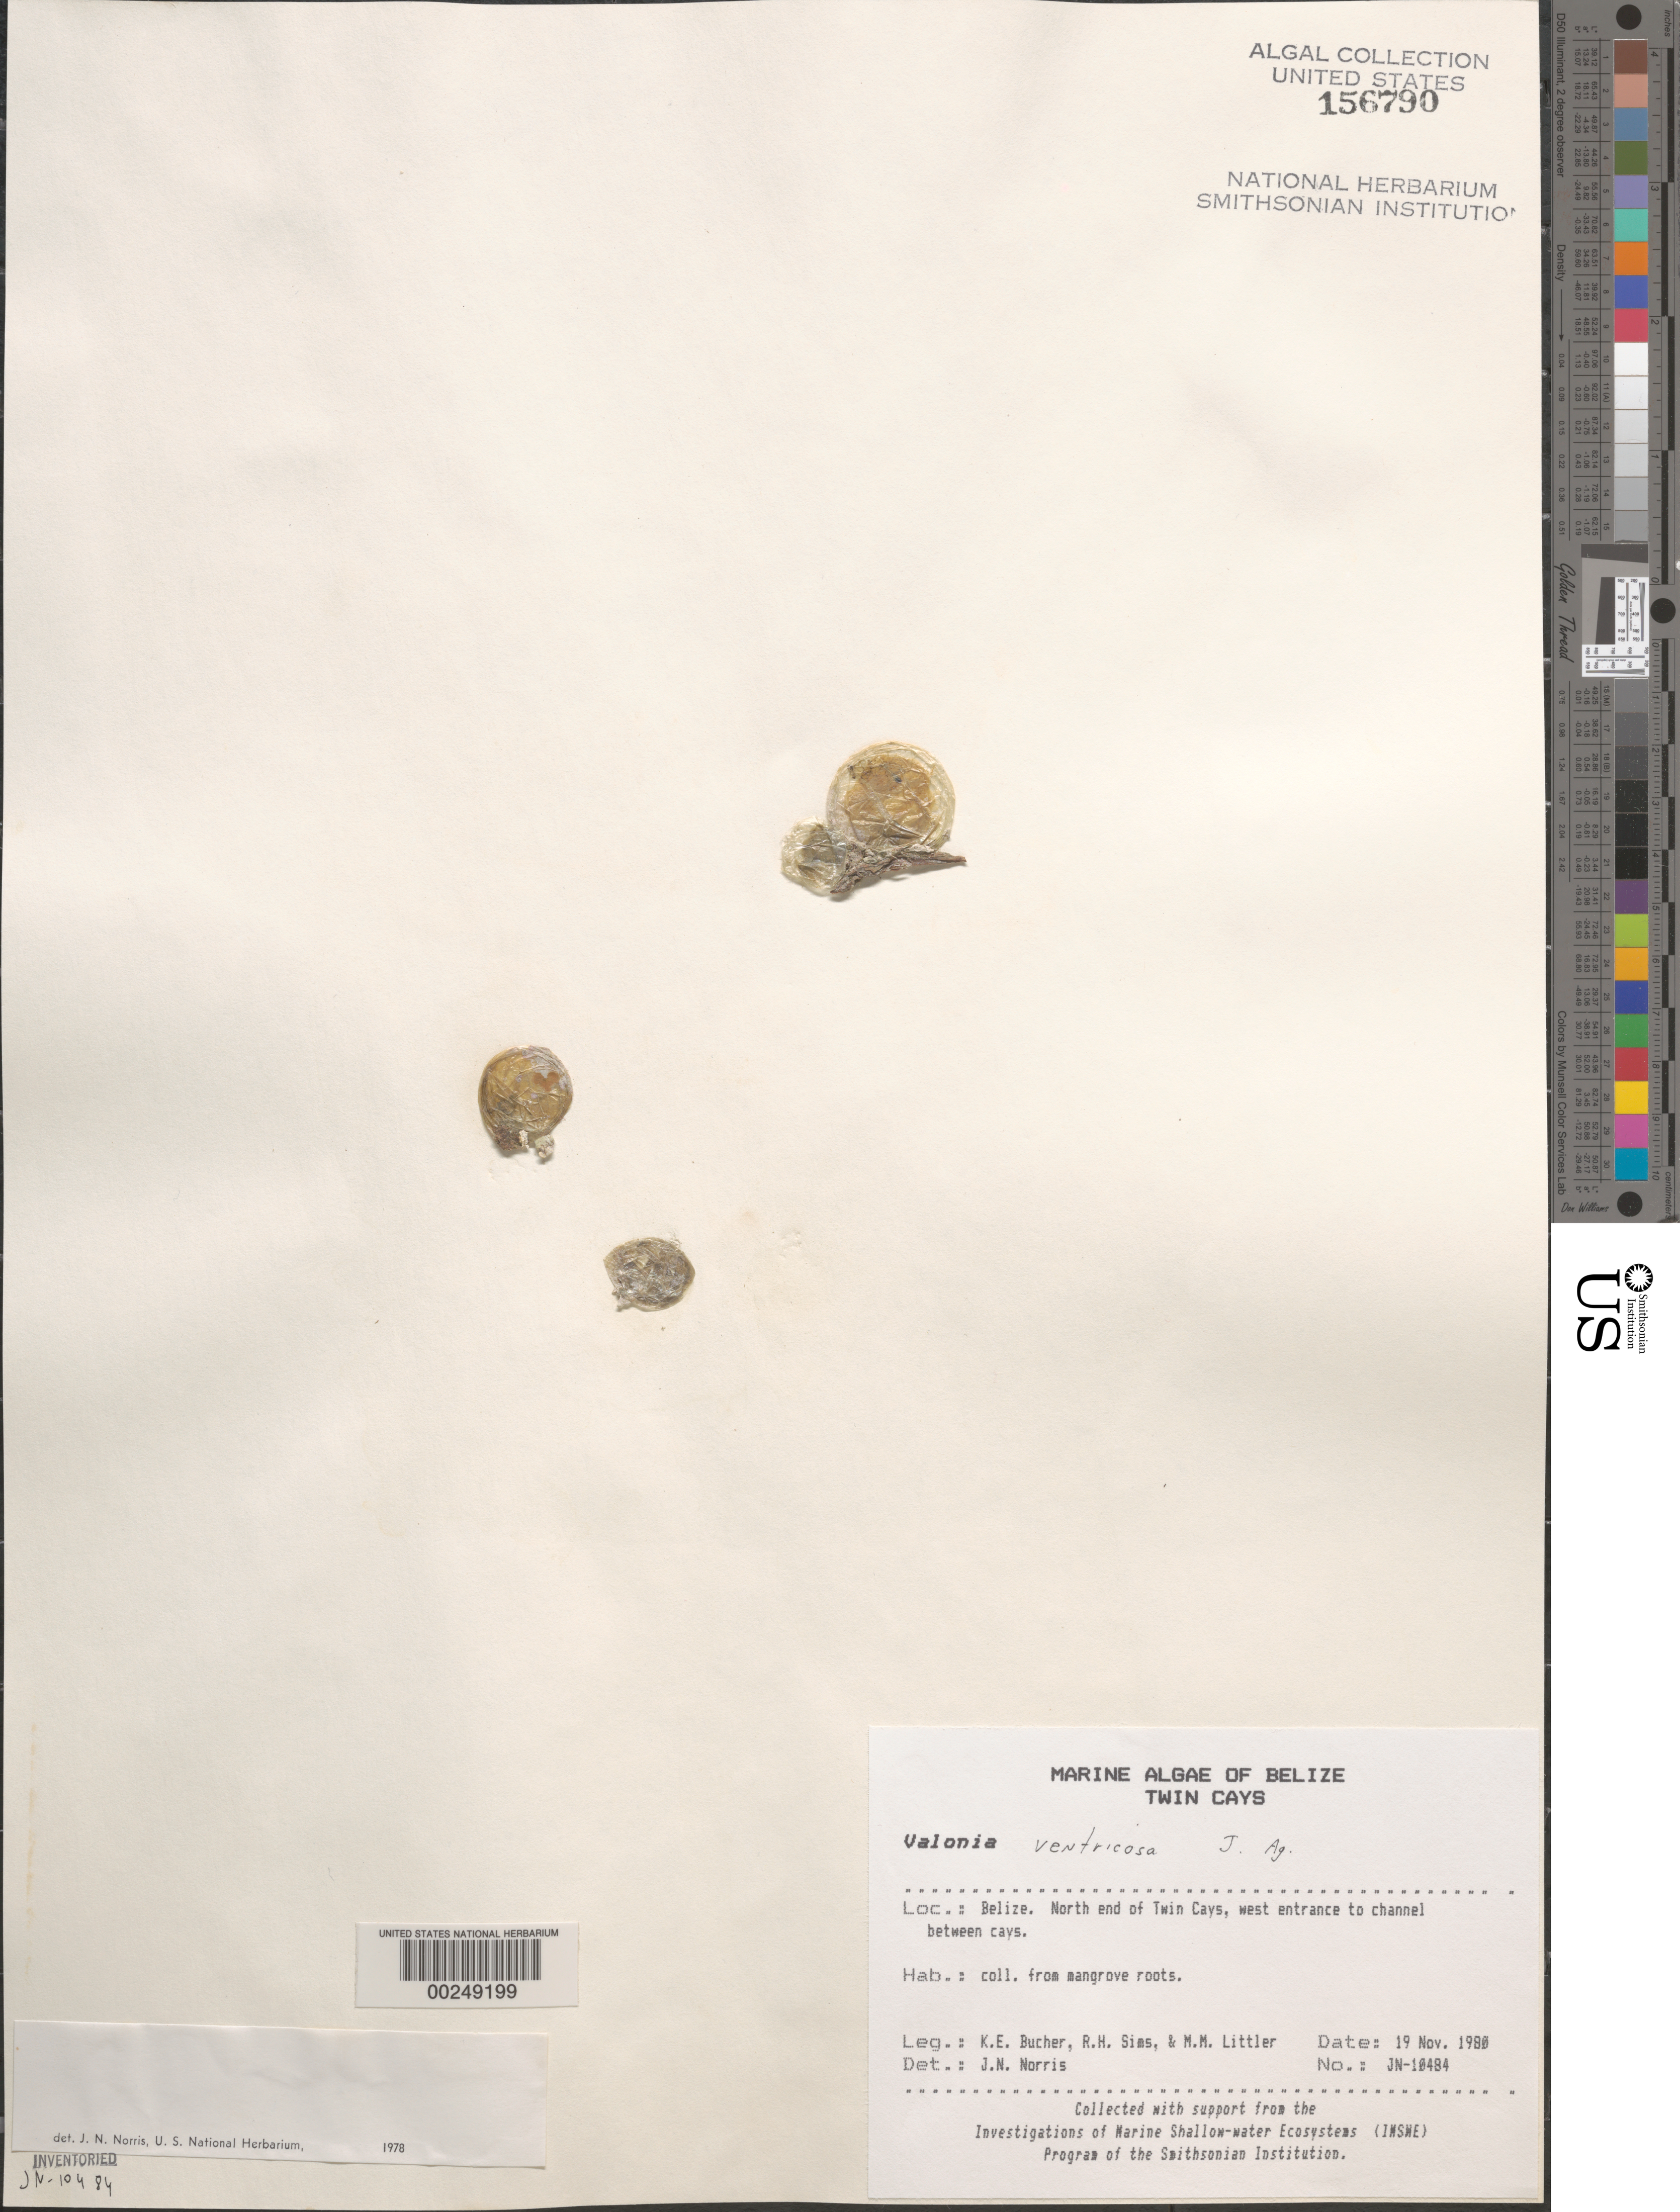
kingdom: Plantae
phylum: Chlorophyta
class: Ulvophyceae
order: Siphonocladales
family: Valoniaceae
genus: Valonia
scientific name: Valonia ventricosa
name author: J. Agardh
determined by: Norris, James N.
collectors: K. E. Bucher, R. H. Sims & M. M. Littler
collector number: Jn-10484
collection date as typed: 19 Nov 1980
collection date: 1980-11-19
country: Belize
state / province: Stann Creek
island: Twin Cays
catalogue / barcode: US 156790